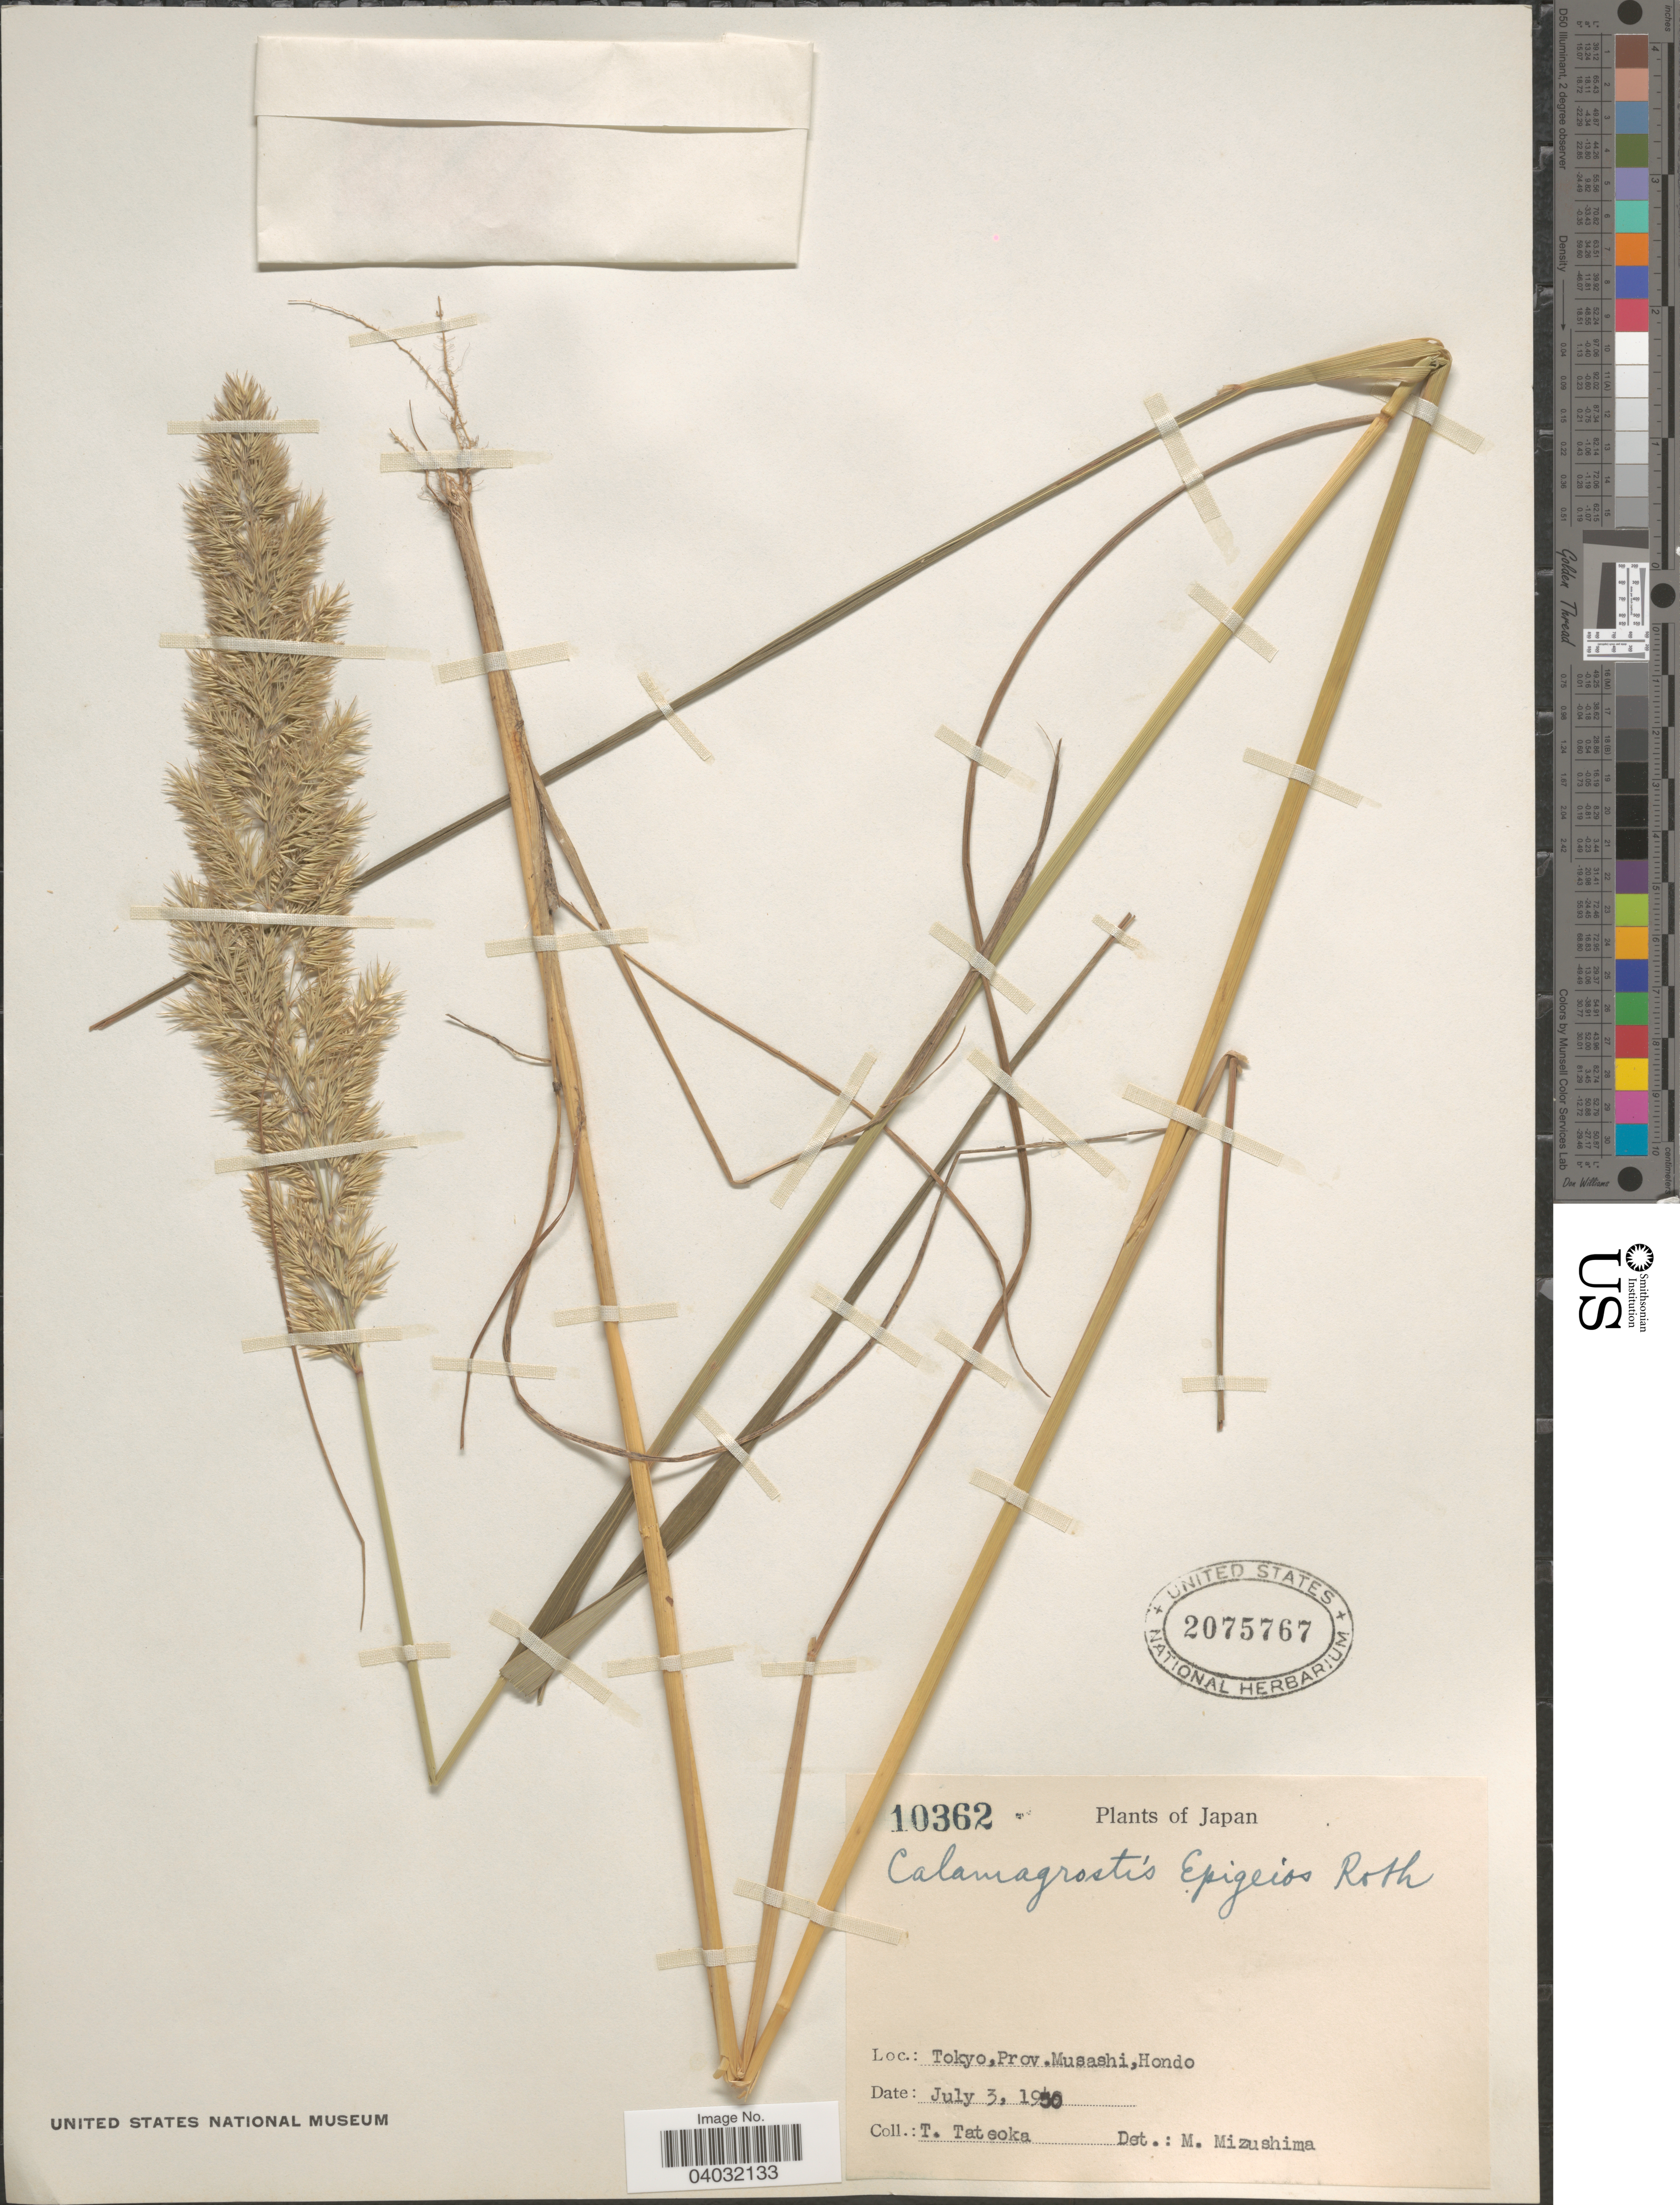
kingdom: Plantae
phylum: Tracheophyta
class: Liliopsida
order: Poales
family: Poaceae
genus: Calamagrostis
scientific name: Calamagrostis epigeios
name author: (L.) Roth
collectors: S. Tateoka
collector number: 10362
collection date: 1950-07-03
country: Japan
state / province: Tokyo, Federal City of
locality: Tokyo, Prov. Musashi, Hondo.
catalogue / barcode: US 2075767